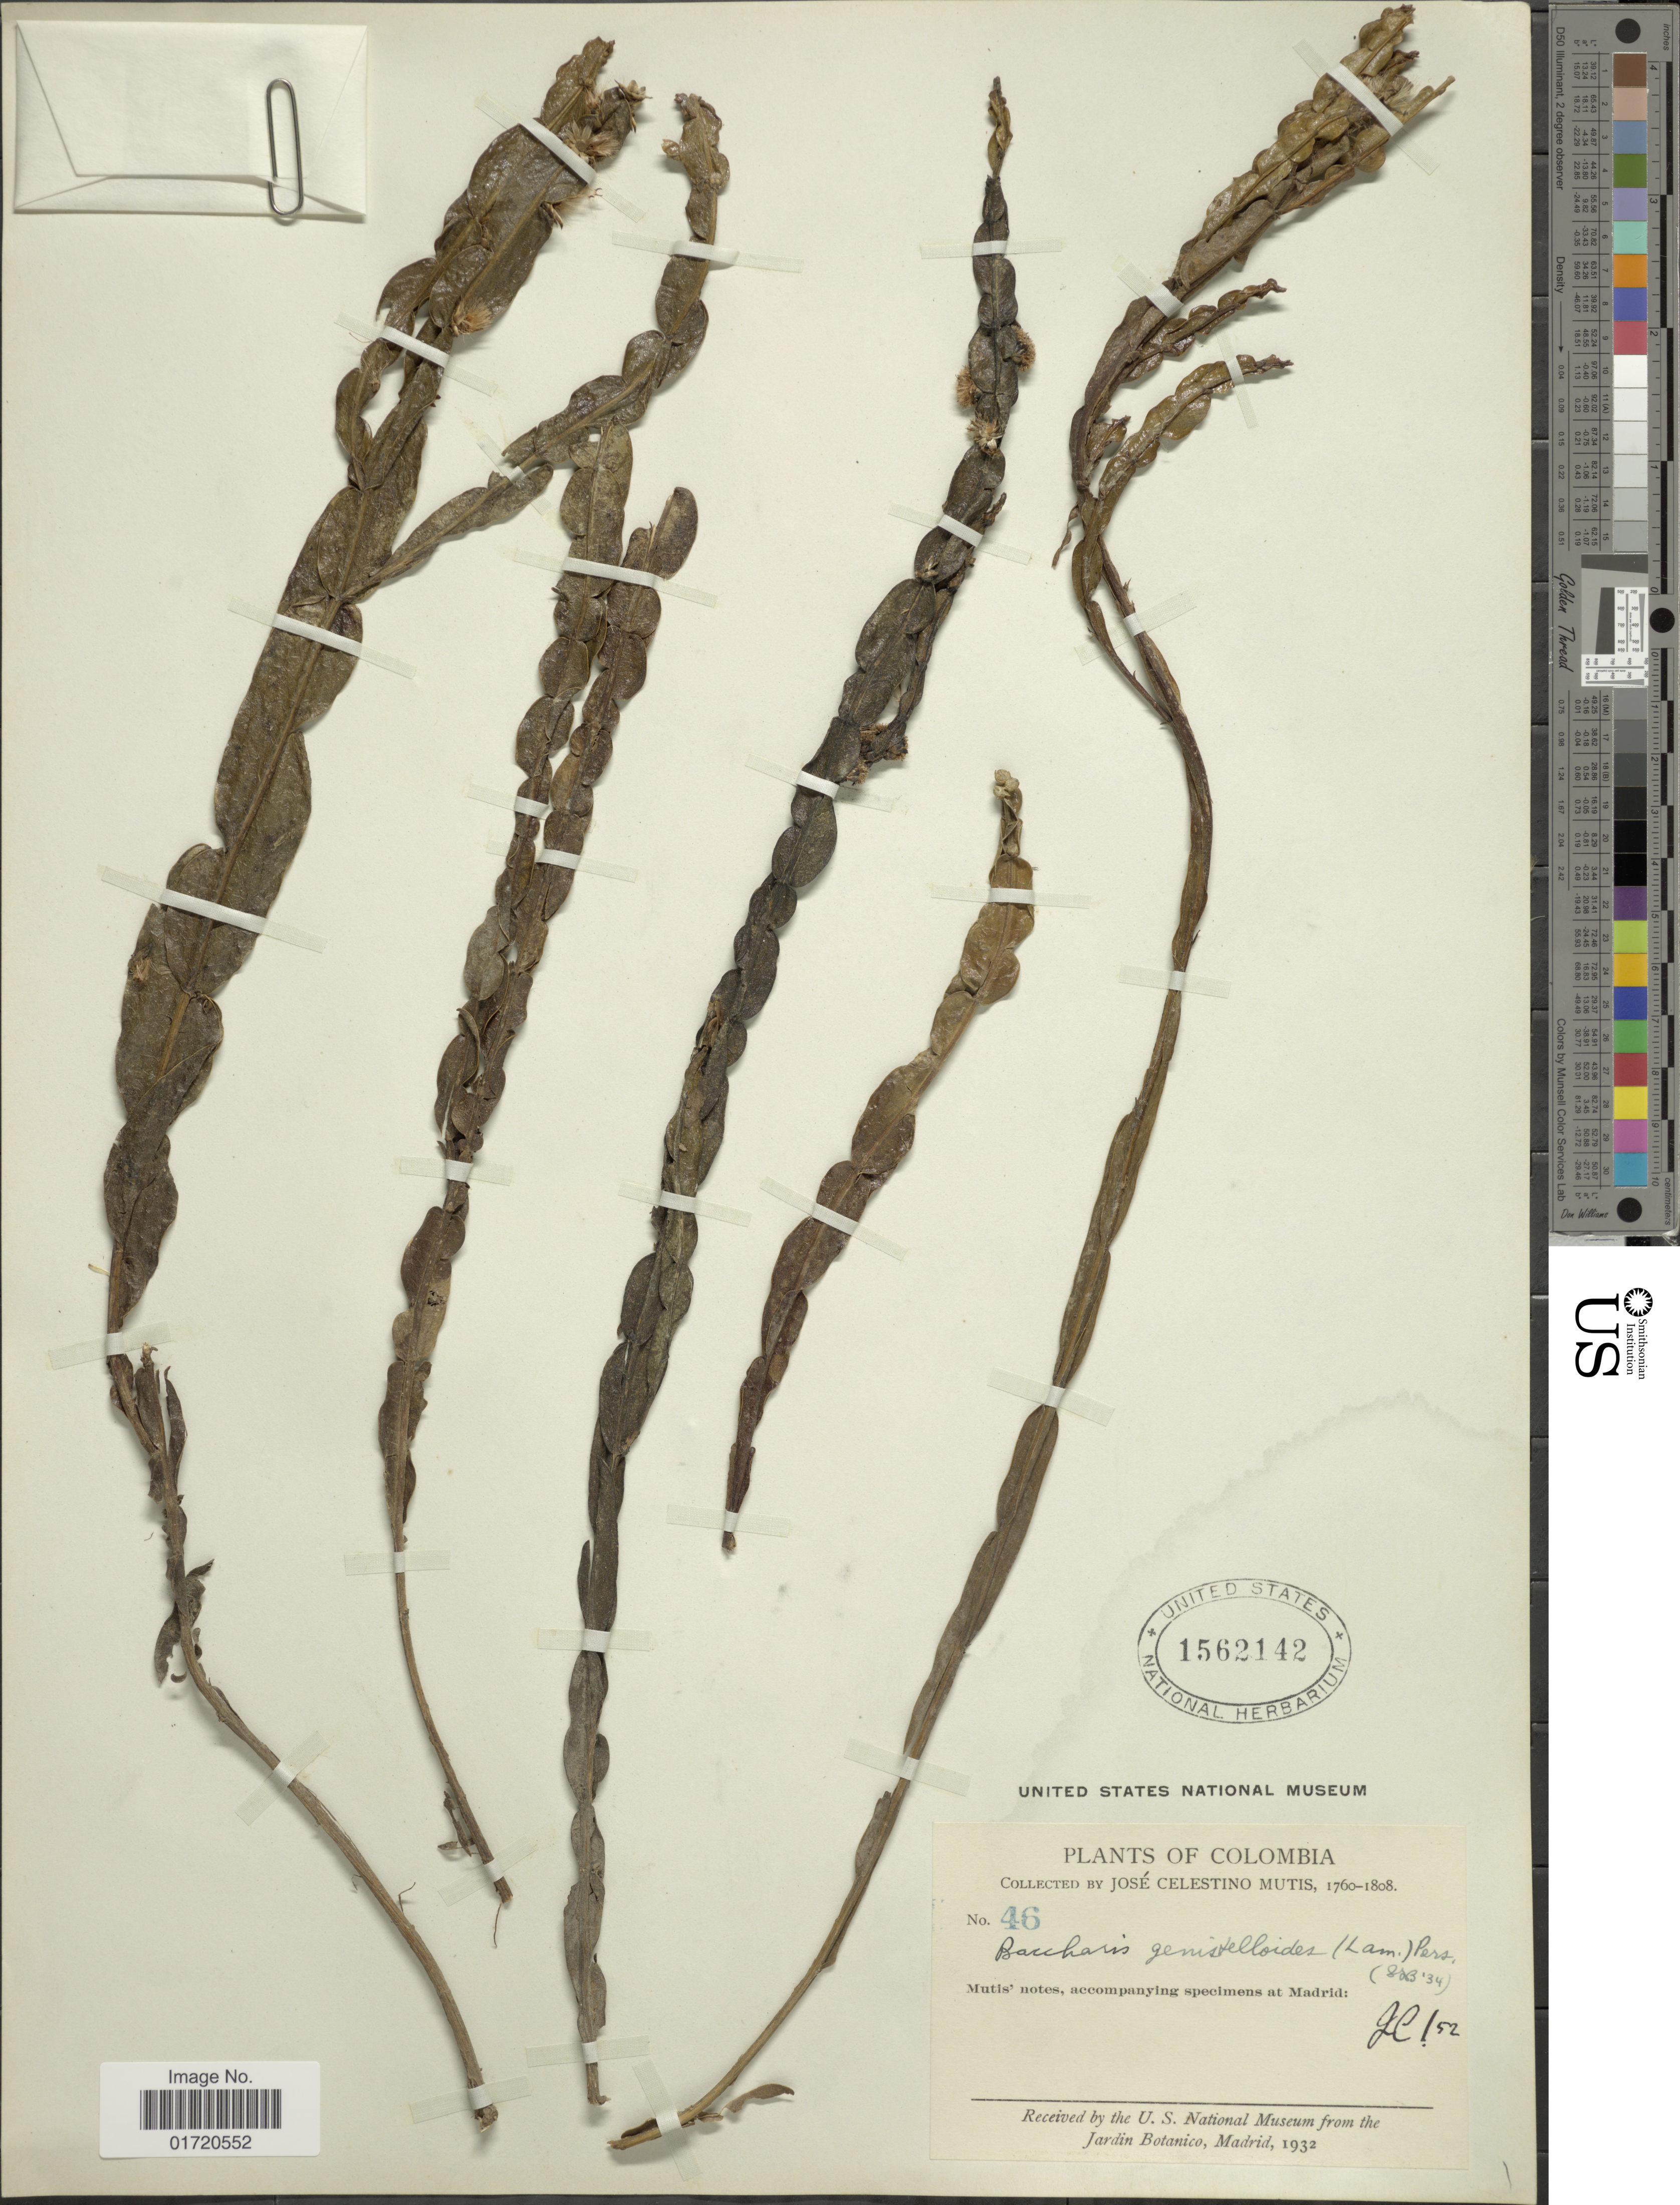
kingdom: Plantae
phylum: Tracheophyta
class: Magnoliopsida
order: Asterales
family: Asteraceae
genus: Baccharis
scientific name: Baccharis genistelloides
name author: (Lam.) Pers.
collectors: J. C. B. Mutis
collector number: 46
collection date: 1760/1808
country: Colombia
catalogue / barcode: US 1562142